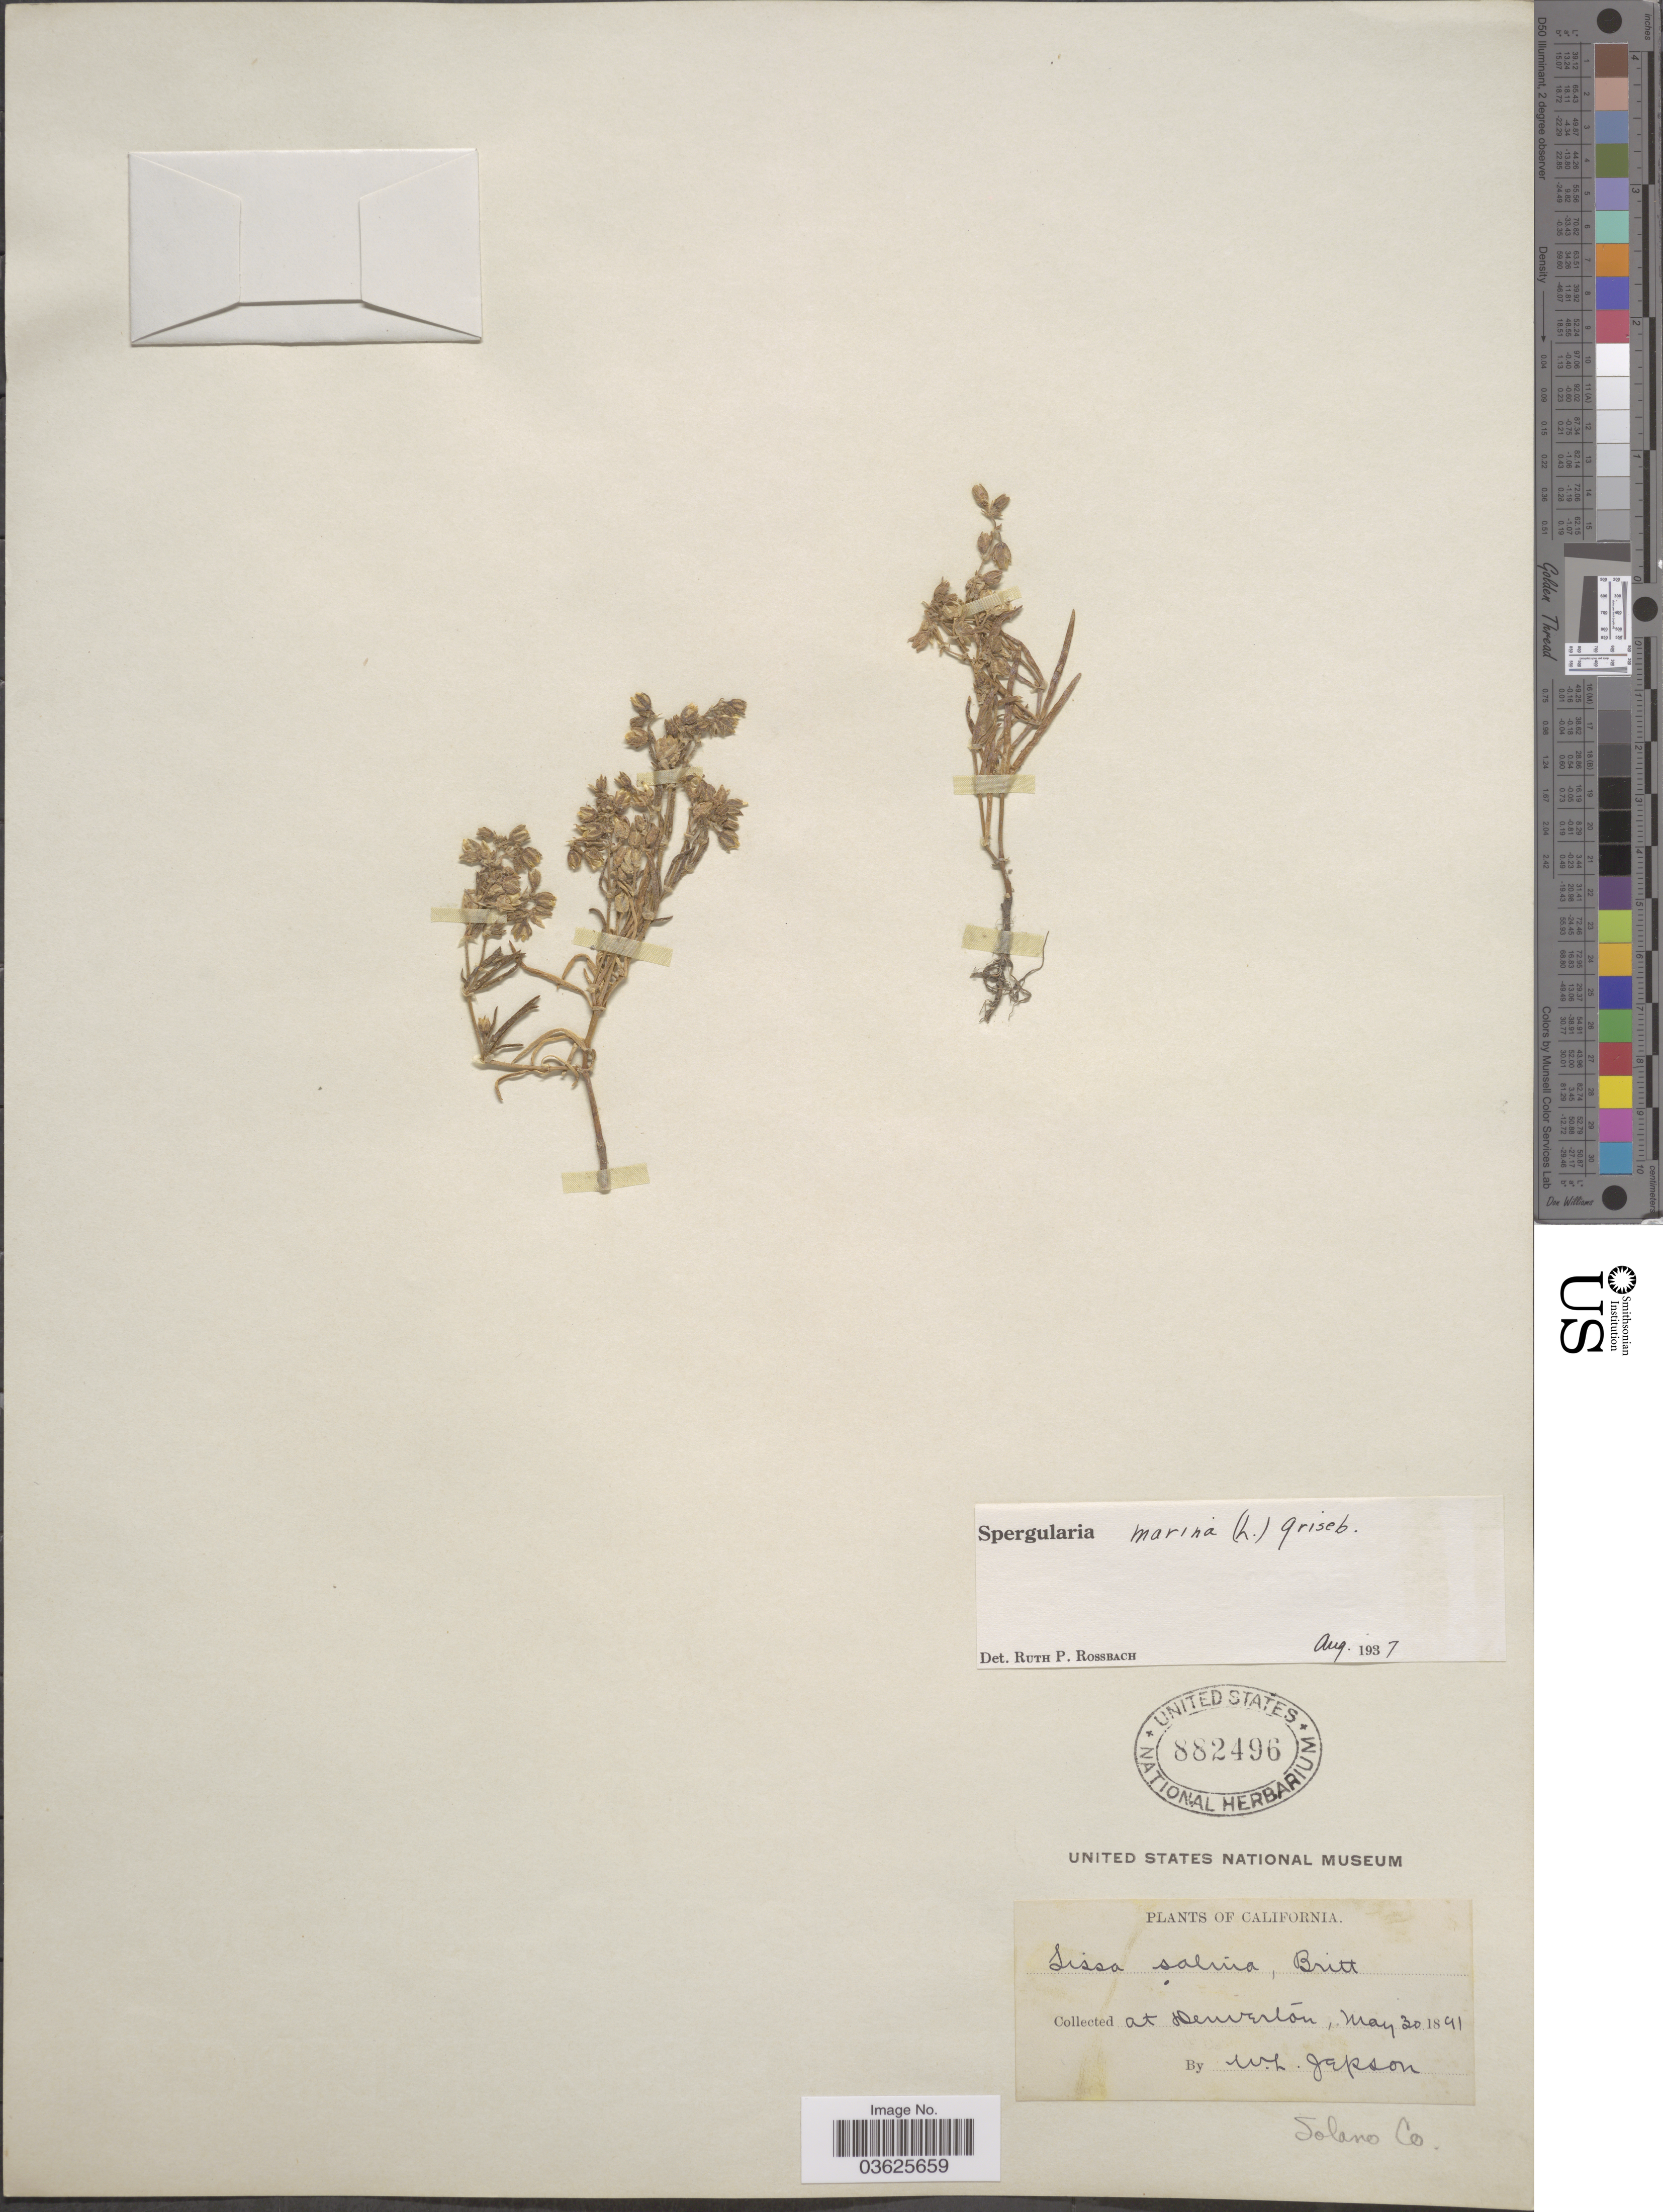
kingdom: Plantae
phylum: Tracheophyta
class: Magnoliopsida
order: Caryophyllales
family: Caryophyllaceae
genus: Spergularia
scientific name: Spergularia marina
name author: (L.) Griseb.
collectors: W. L. Jepson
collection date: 1891-05-30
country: United States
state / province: California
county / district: Solano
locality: At Denverton. Solano Co.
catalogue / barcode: US 882496